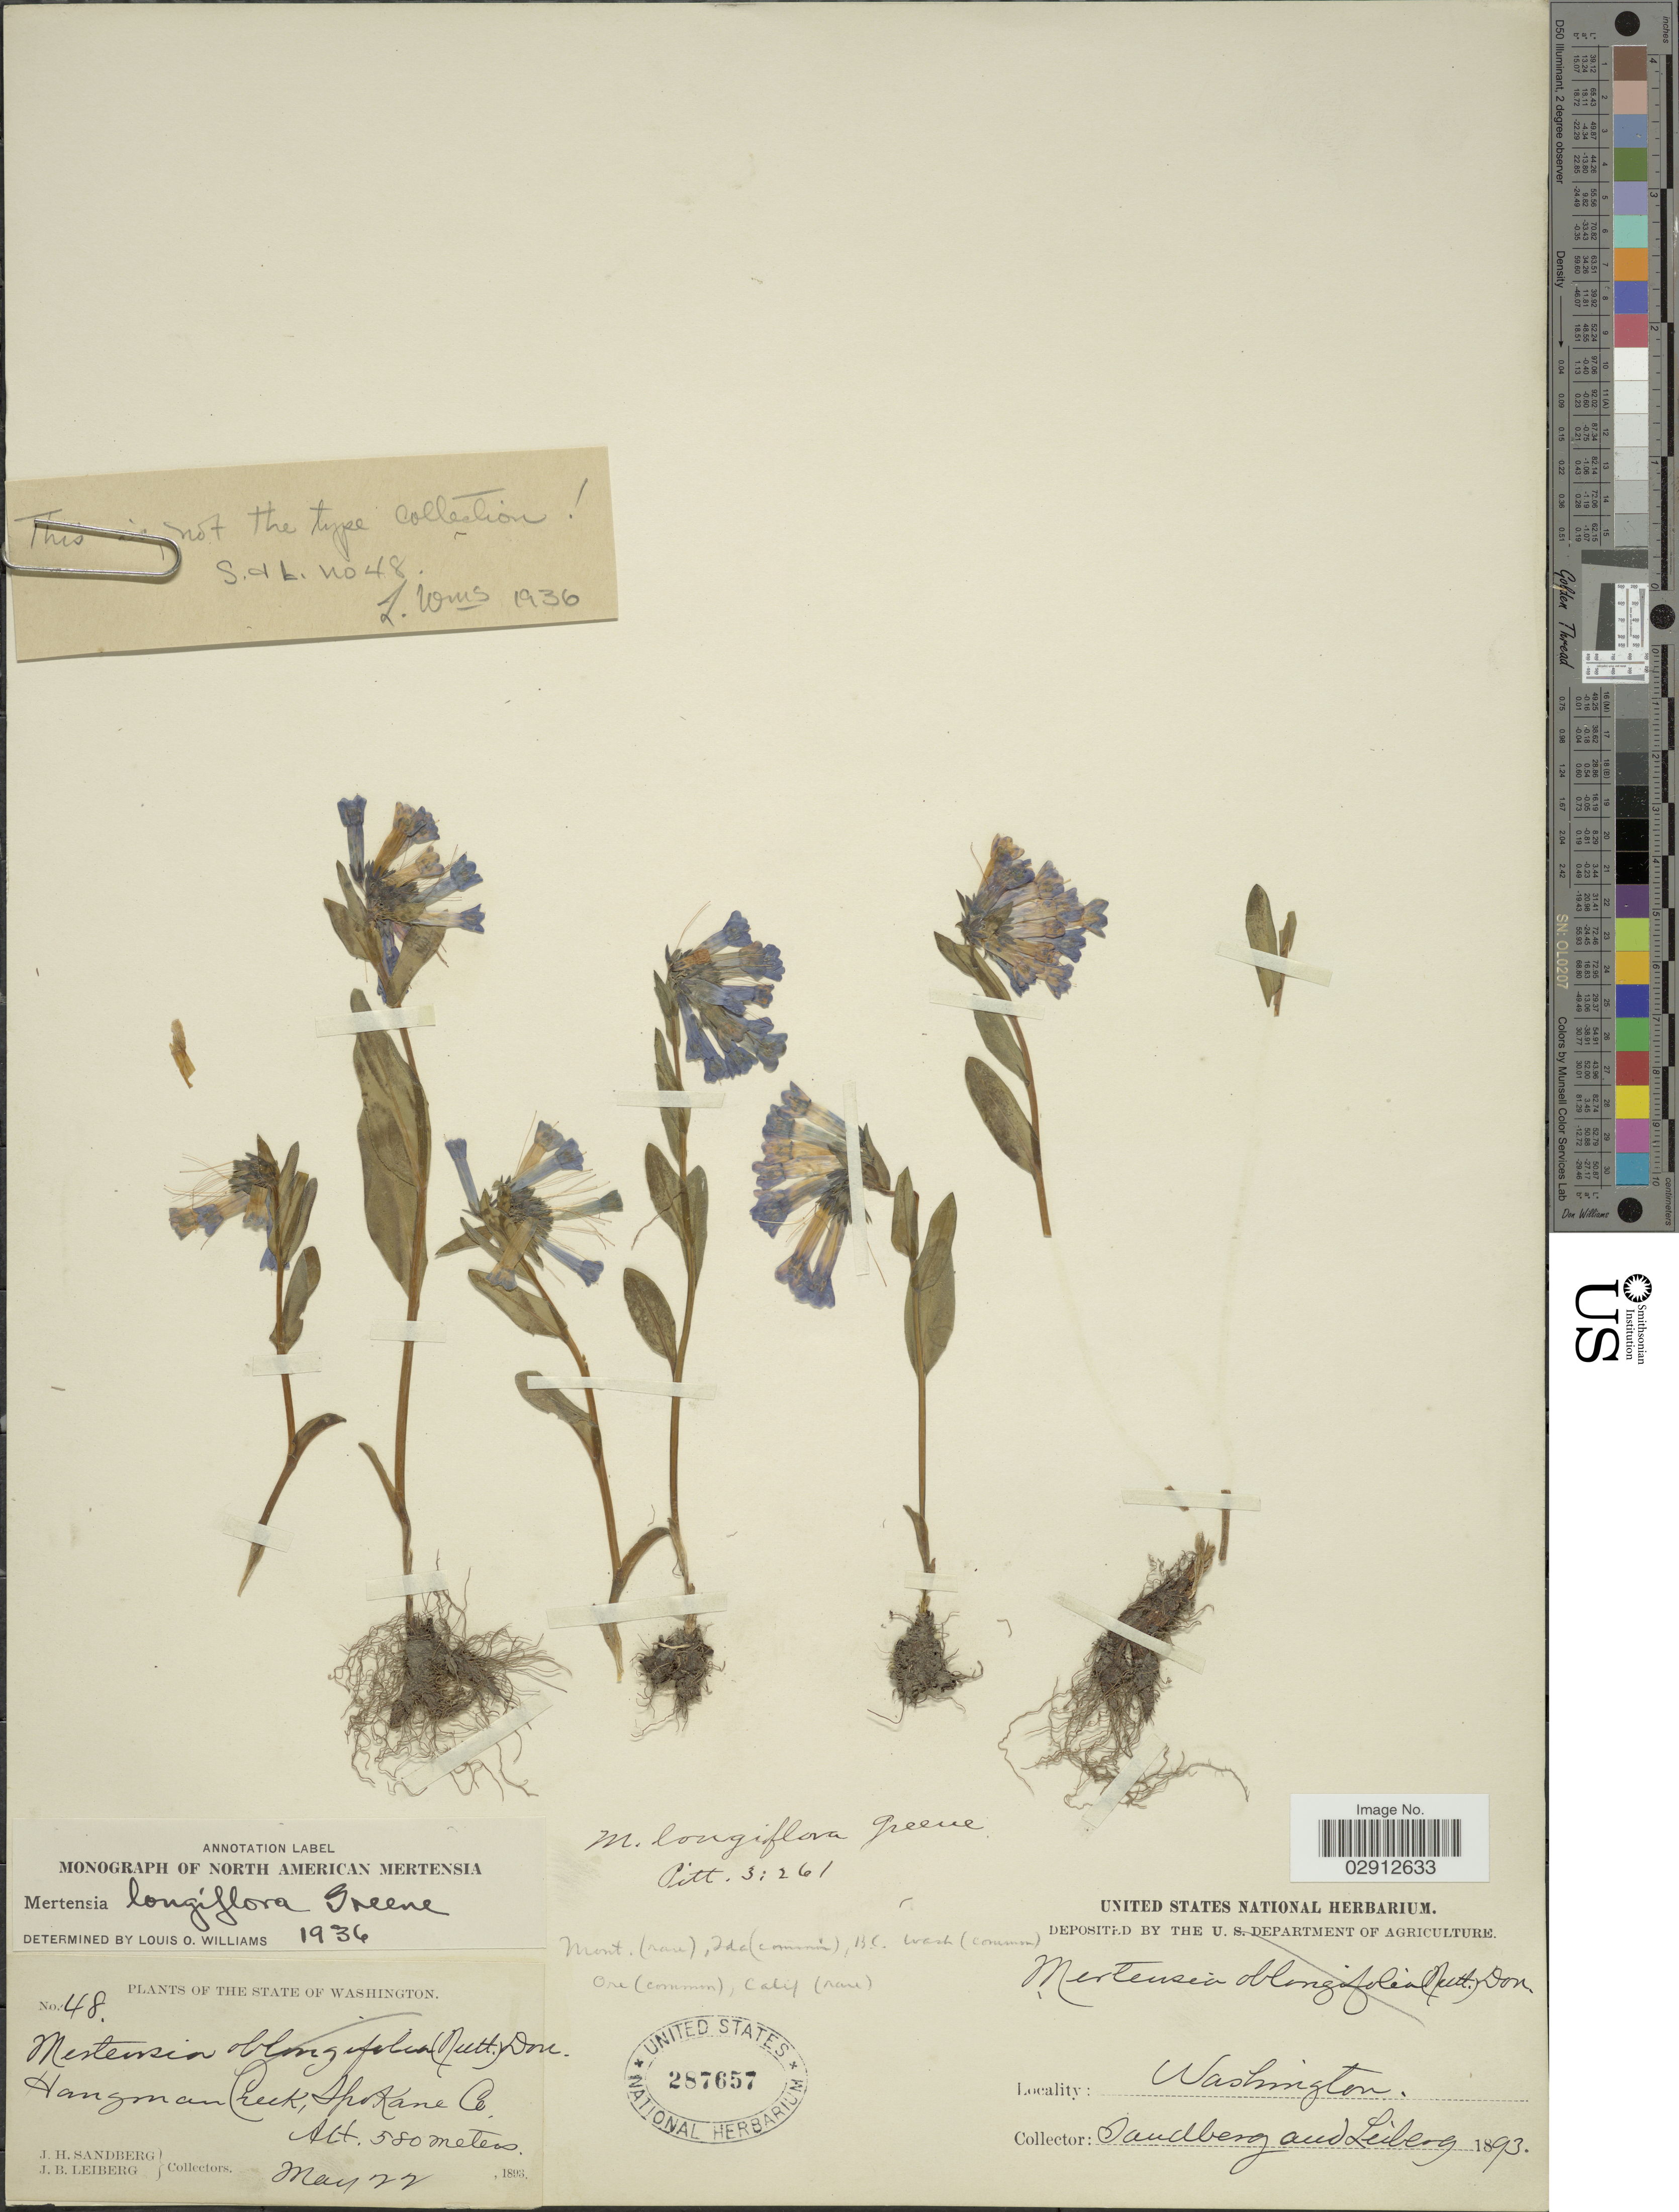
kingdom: Plantae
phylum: Tracheophyta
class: Magnoliopsida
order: Boraginales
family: Boraginaceae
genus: Mertensia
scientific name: Mertensia longiflora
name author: Rydb.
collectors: J. H. Sandberg & J. B. Leiberg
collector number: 48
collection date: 1893-05-22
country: United States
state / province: Washington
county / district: Spokane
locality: Hangman Creek, Spokane Co.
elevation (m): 580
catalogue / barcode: US 287657